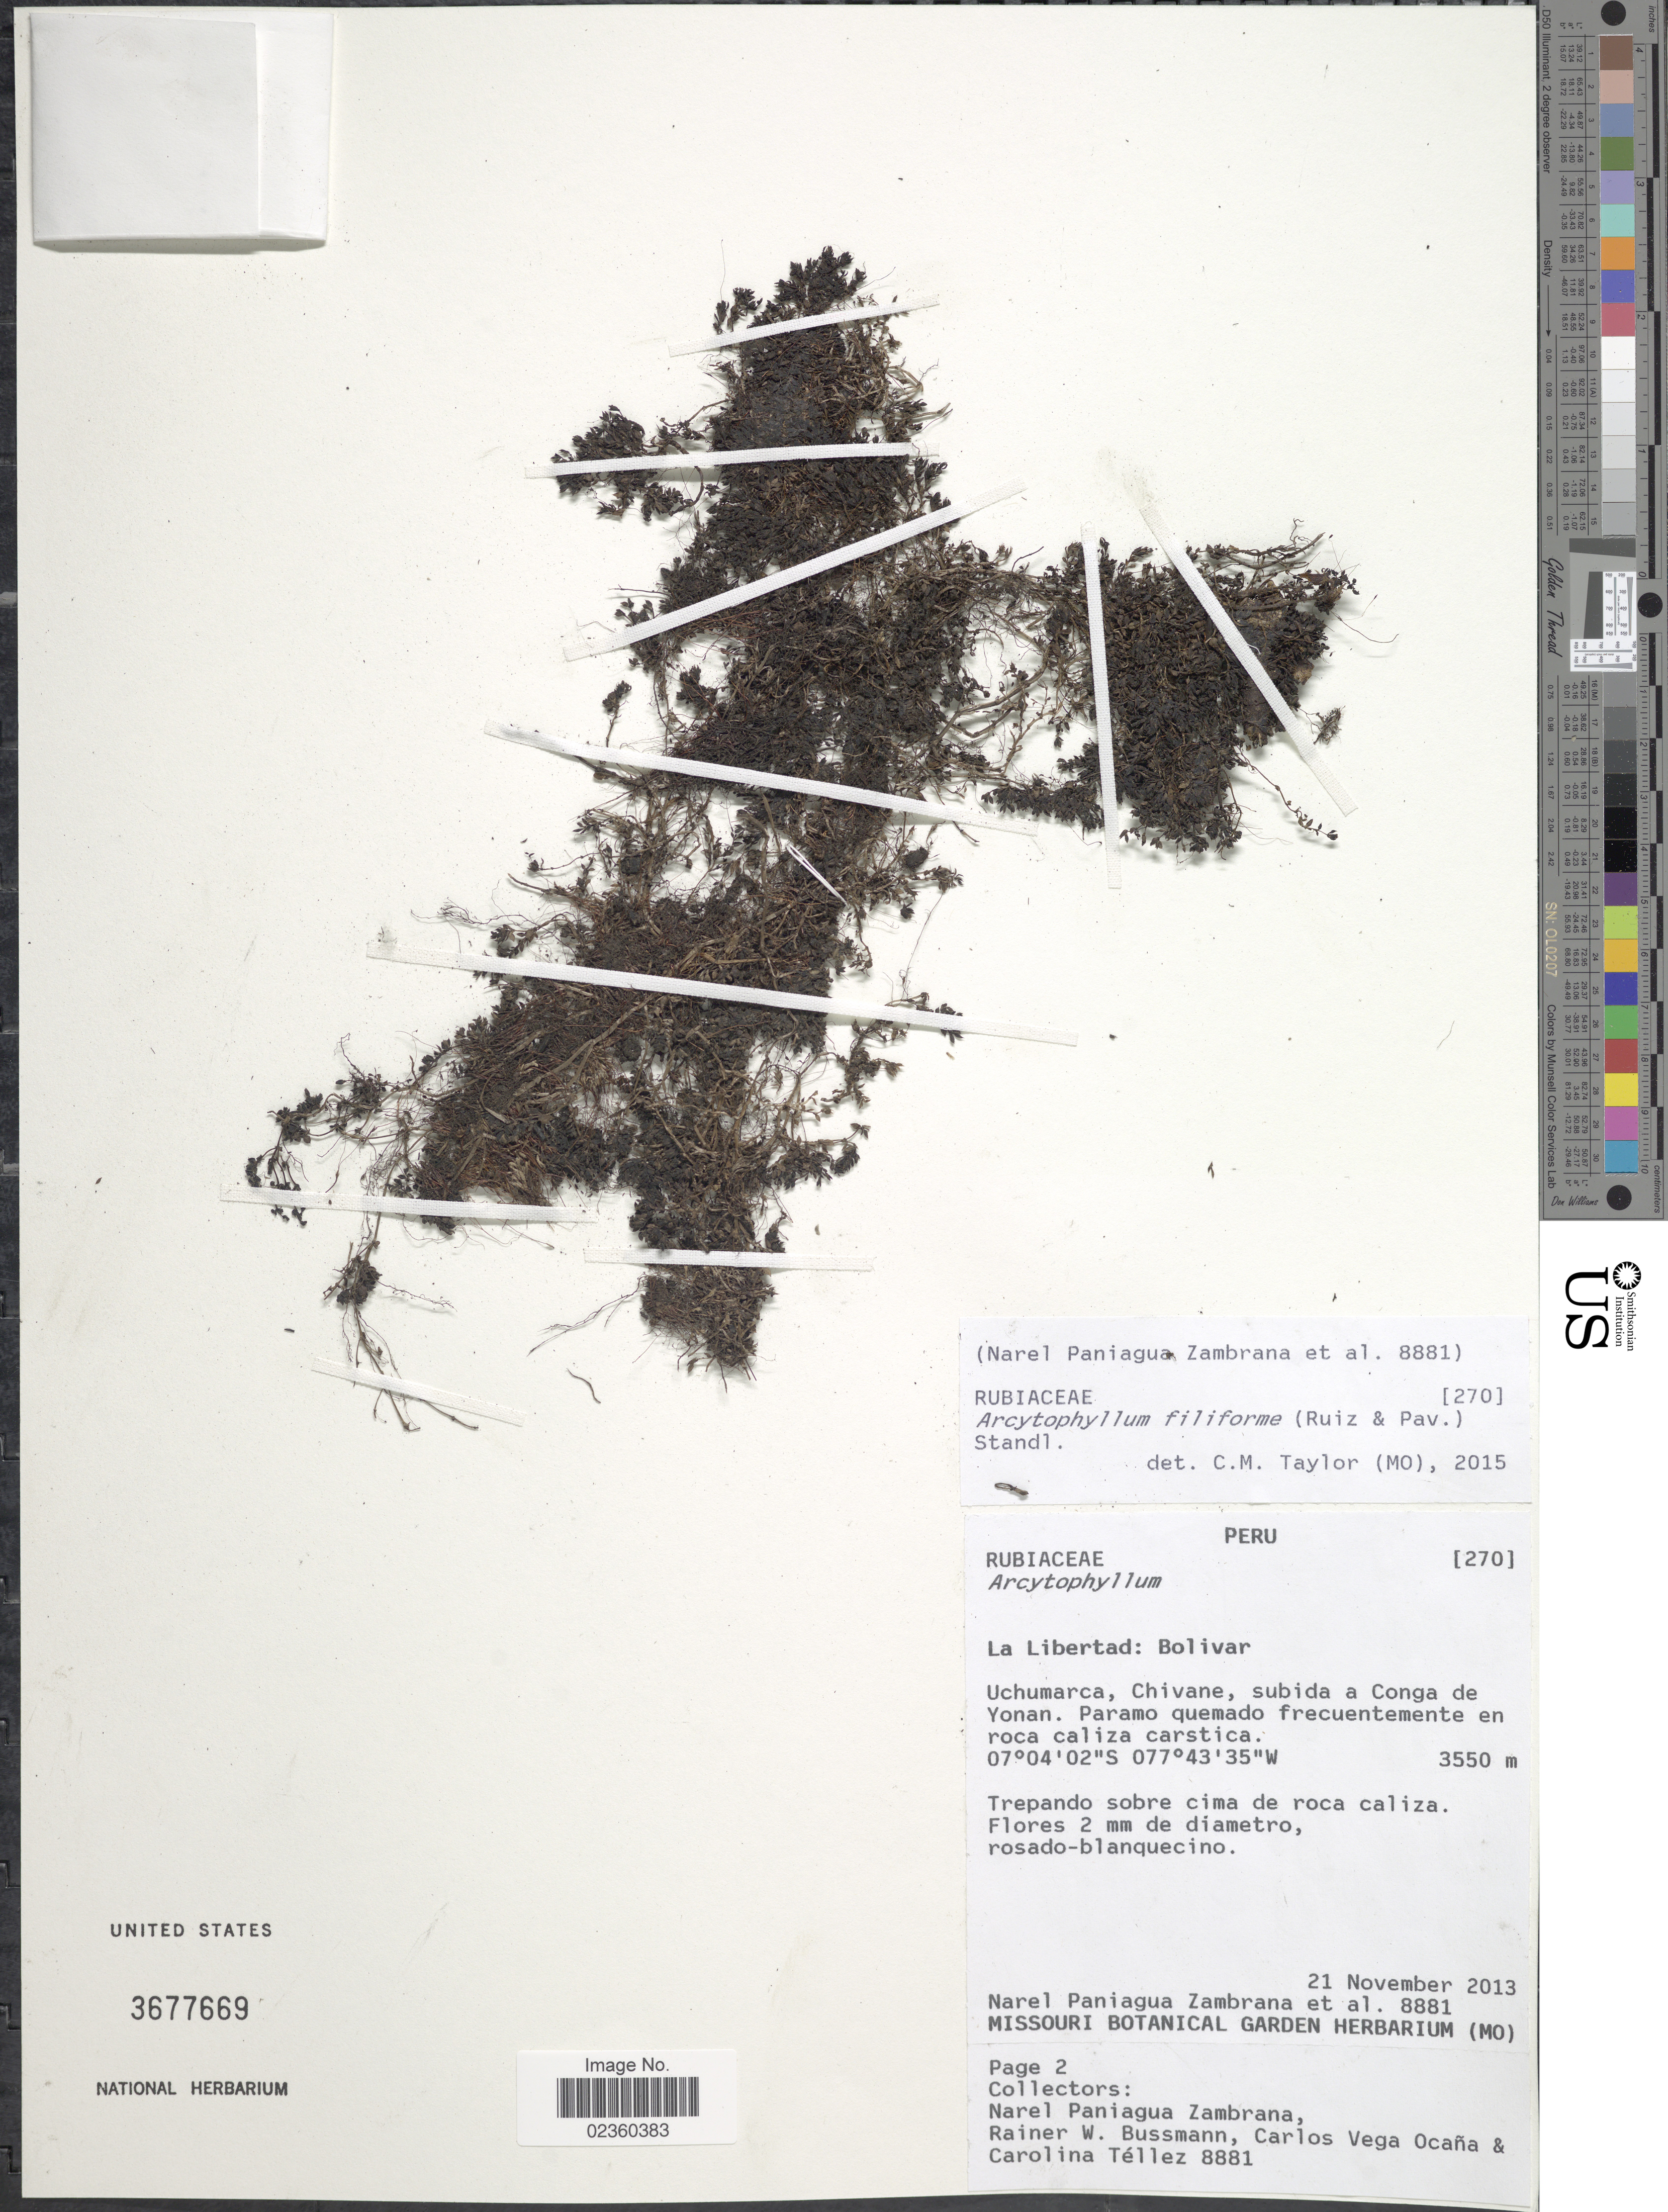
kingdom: Plantae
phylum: Tracheophyta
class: Magnoliopsida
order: Gentianales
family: Rubiaceae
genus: Arcytophyllum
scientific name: Arcytophyllum filiforme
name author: (Ruiz & Pav.) Standl.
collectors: N. Paniagua Zambrana, R. W. Bussmann, R. W. Bussmann, C. Vega Ocaña & C. Téllez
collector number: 8881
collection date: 2013-11-21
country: Peru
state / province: La Libertad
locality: Bolivar, Uchumarca, Chivane, subida a Conga de Yonan. Paramo quemado frecuentemente en roca caliza carstica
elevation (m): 3550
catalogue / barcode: US 3677669